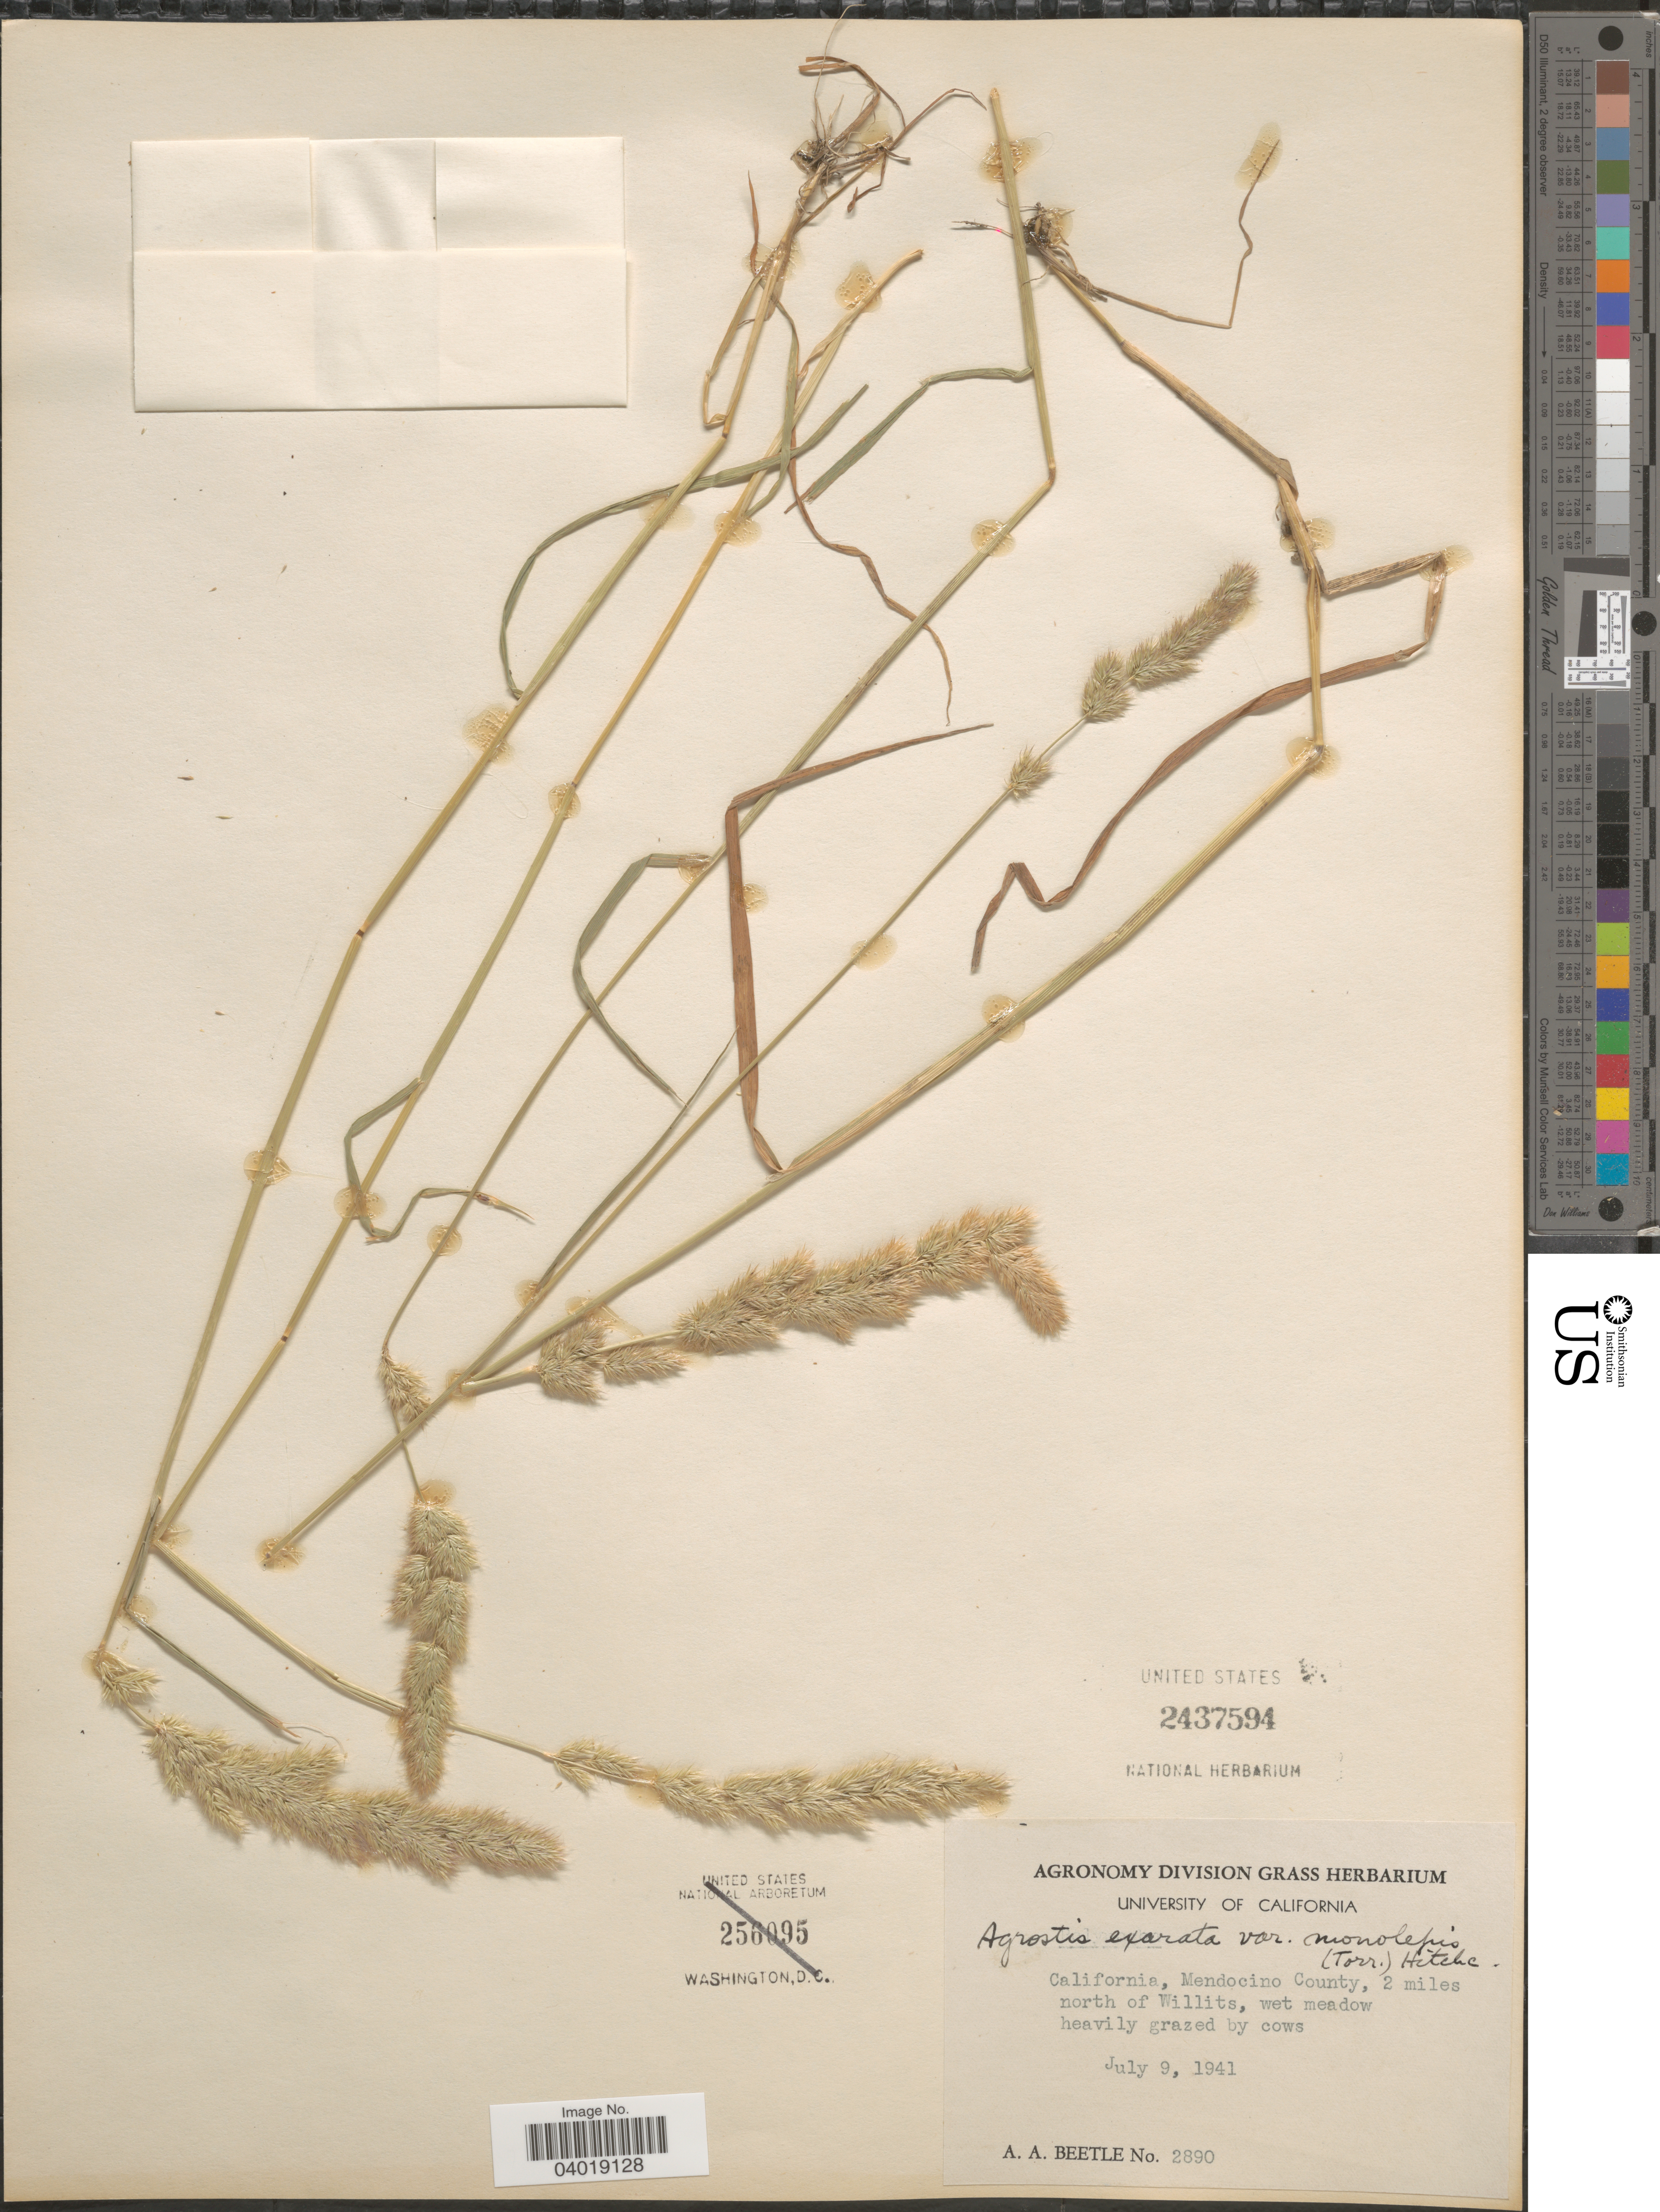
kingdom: Plantae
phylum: Tracheophyta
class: Liliopsida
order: Poales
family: Poaceae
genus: Agrostis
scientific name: Agrostis exarata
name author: Trin.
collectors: A. A. Beetle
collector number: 2890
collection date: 1941-07-09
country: United States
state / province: California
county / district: Mendocino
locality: Mendocino County, 2 miles north of Willits.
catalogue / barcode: US 2437594